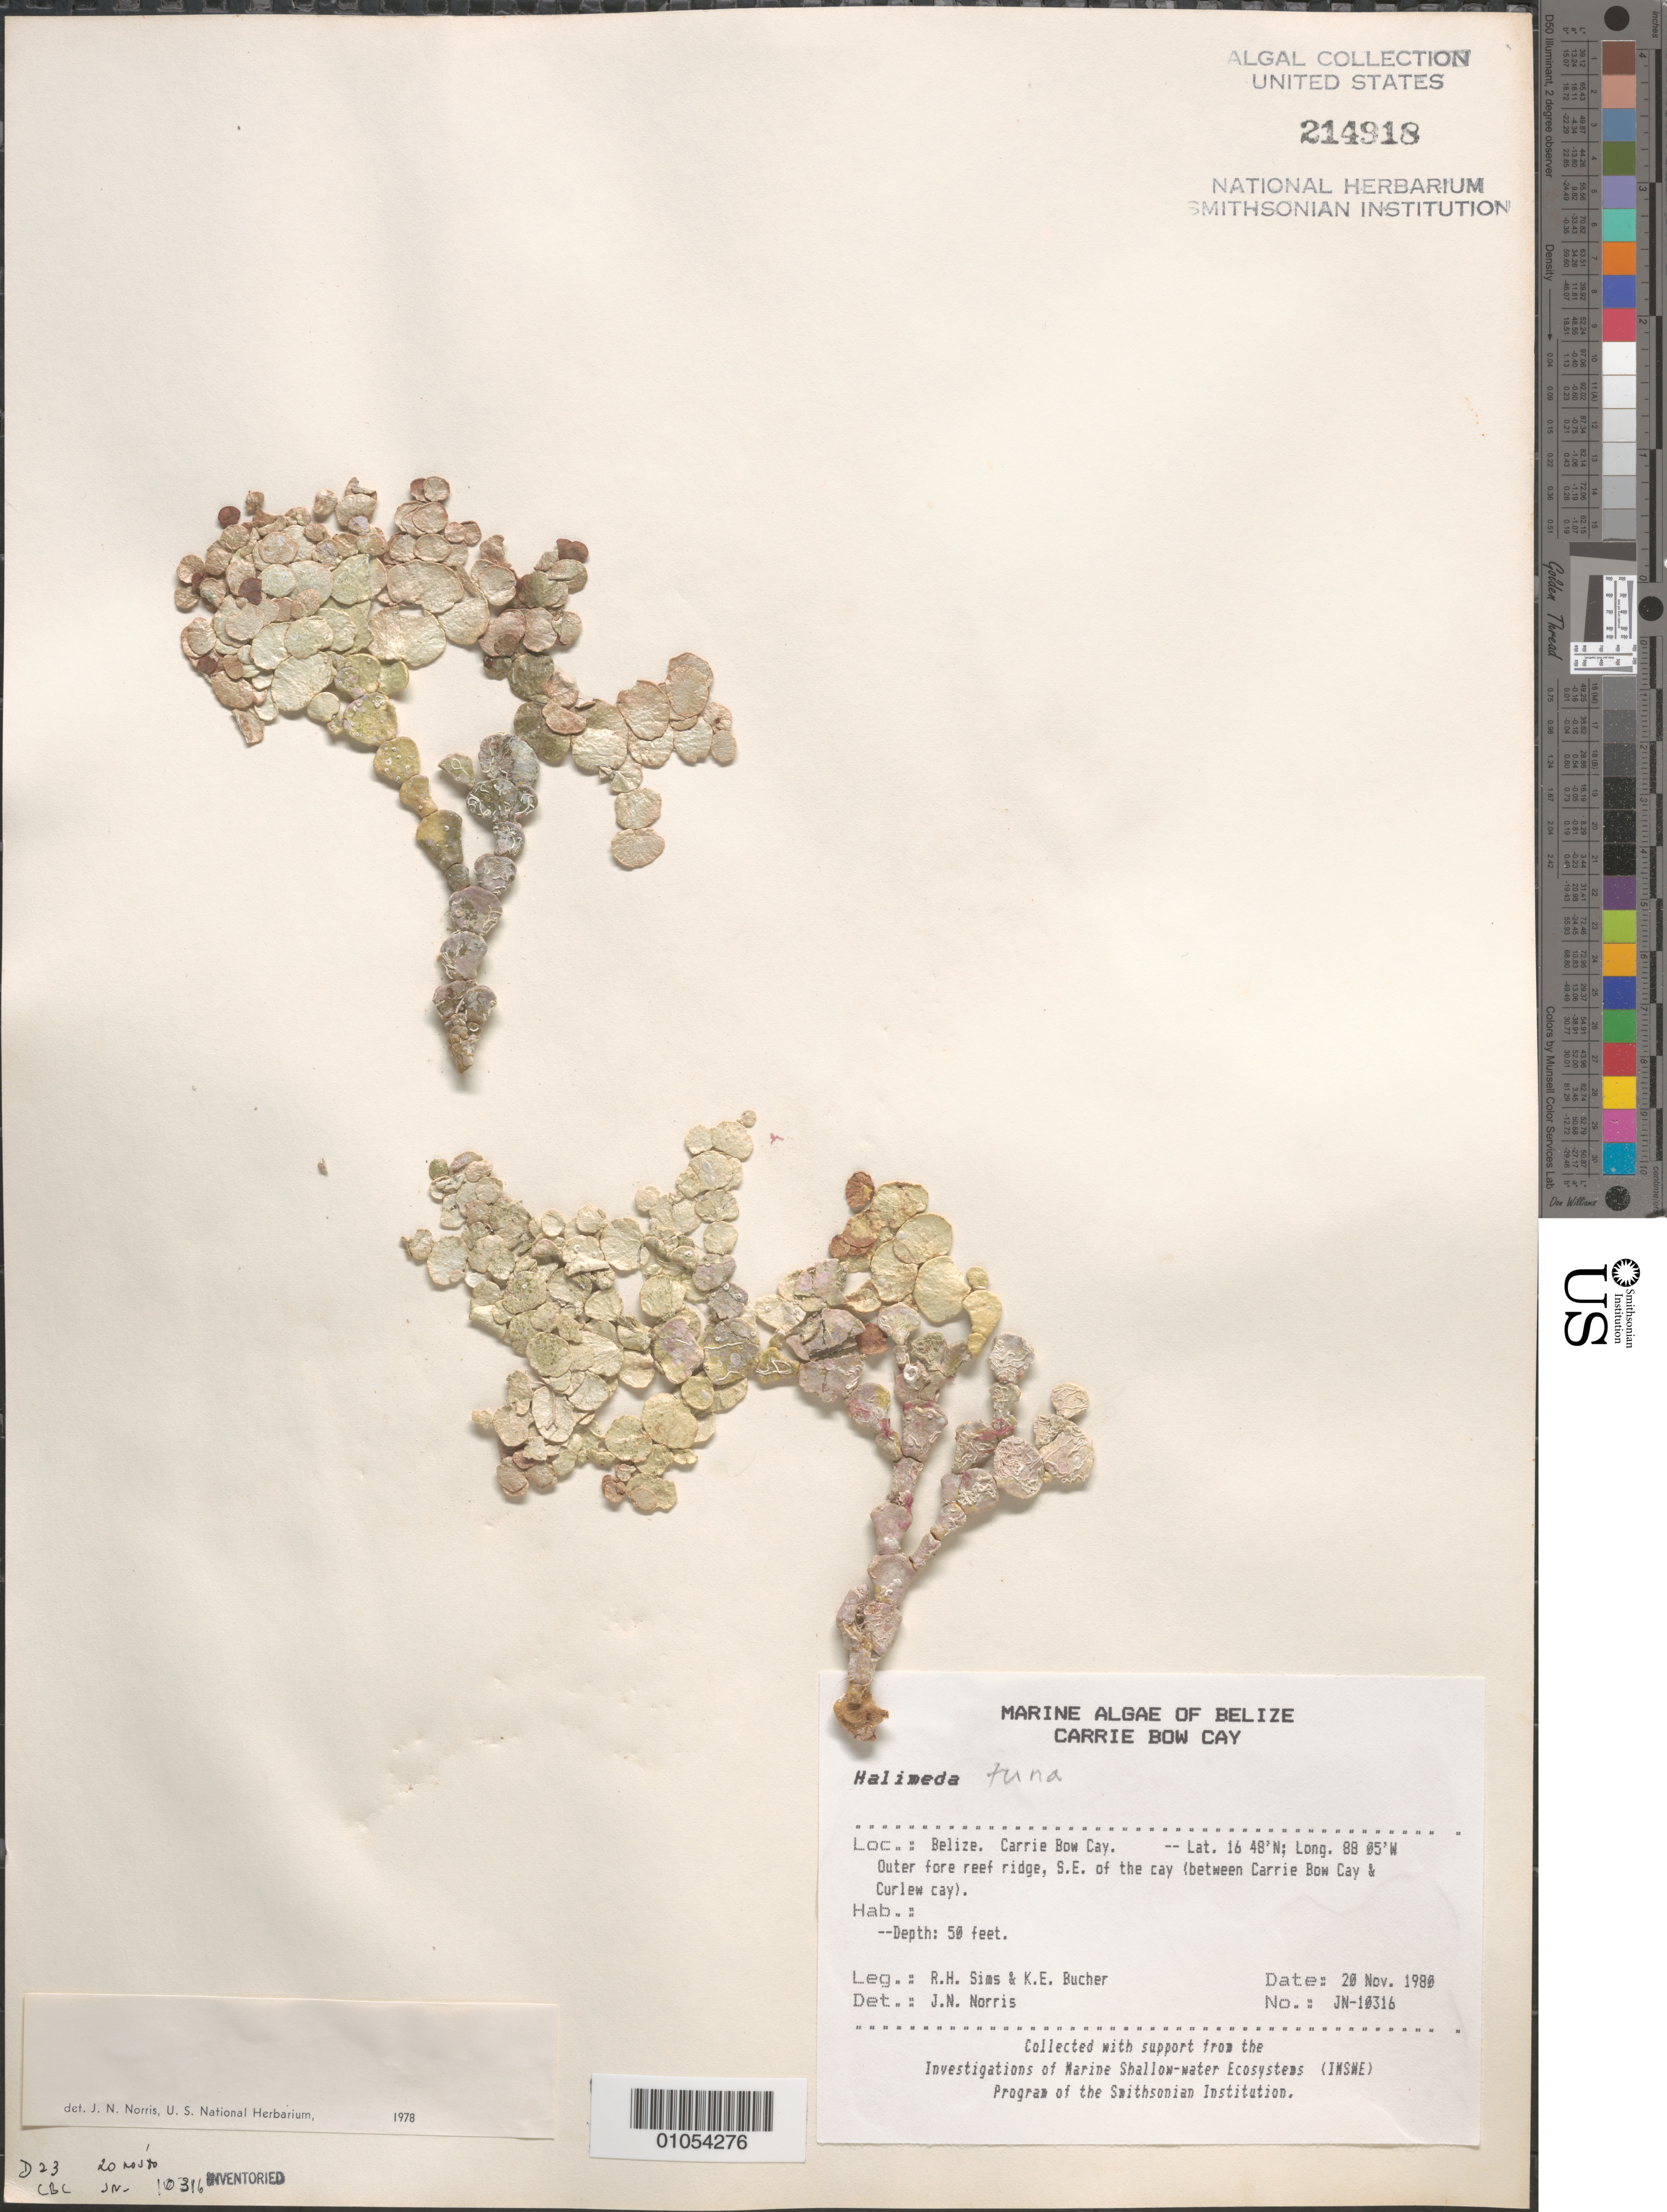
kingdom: Plantae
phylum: Chlorophyta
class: Ulvophyceae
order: Bryopsidales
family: Halimedaceae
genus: Halimeda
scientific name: Halimeda tuna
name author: (J. Ellis & Sol.) J.V.Lamouroux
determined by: Norris, James N.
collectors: R. H. Sims & K. E. Bucher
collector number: JN-10316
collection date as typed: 20 Nov 1980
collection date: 1980-11-20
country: Belize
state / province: Stann Creek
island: Carrie Bow Cay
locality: Outer fore reef ridge, southeast of the cay (between Carrie Bow Cay and Curlew Cay)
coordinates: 16 48'N, 88 05'W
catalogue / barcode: US 214918